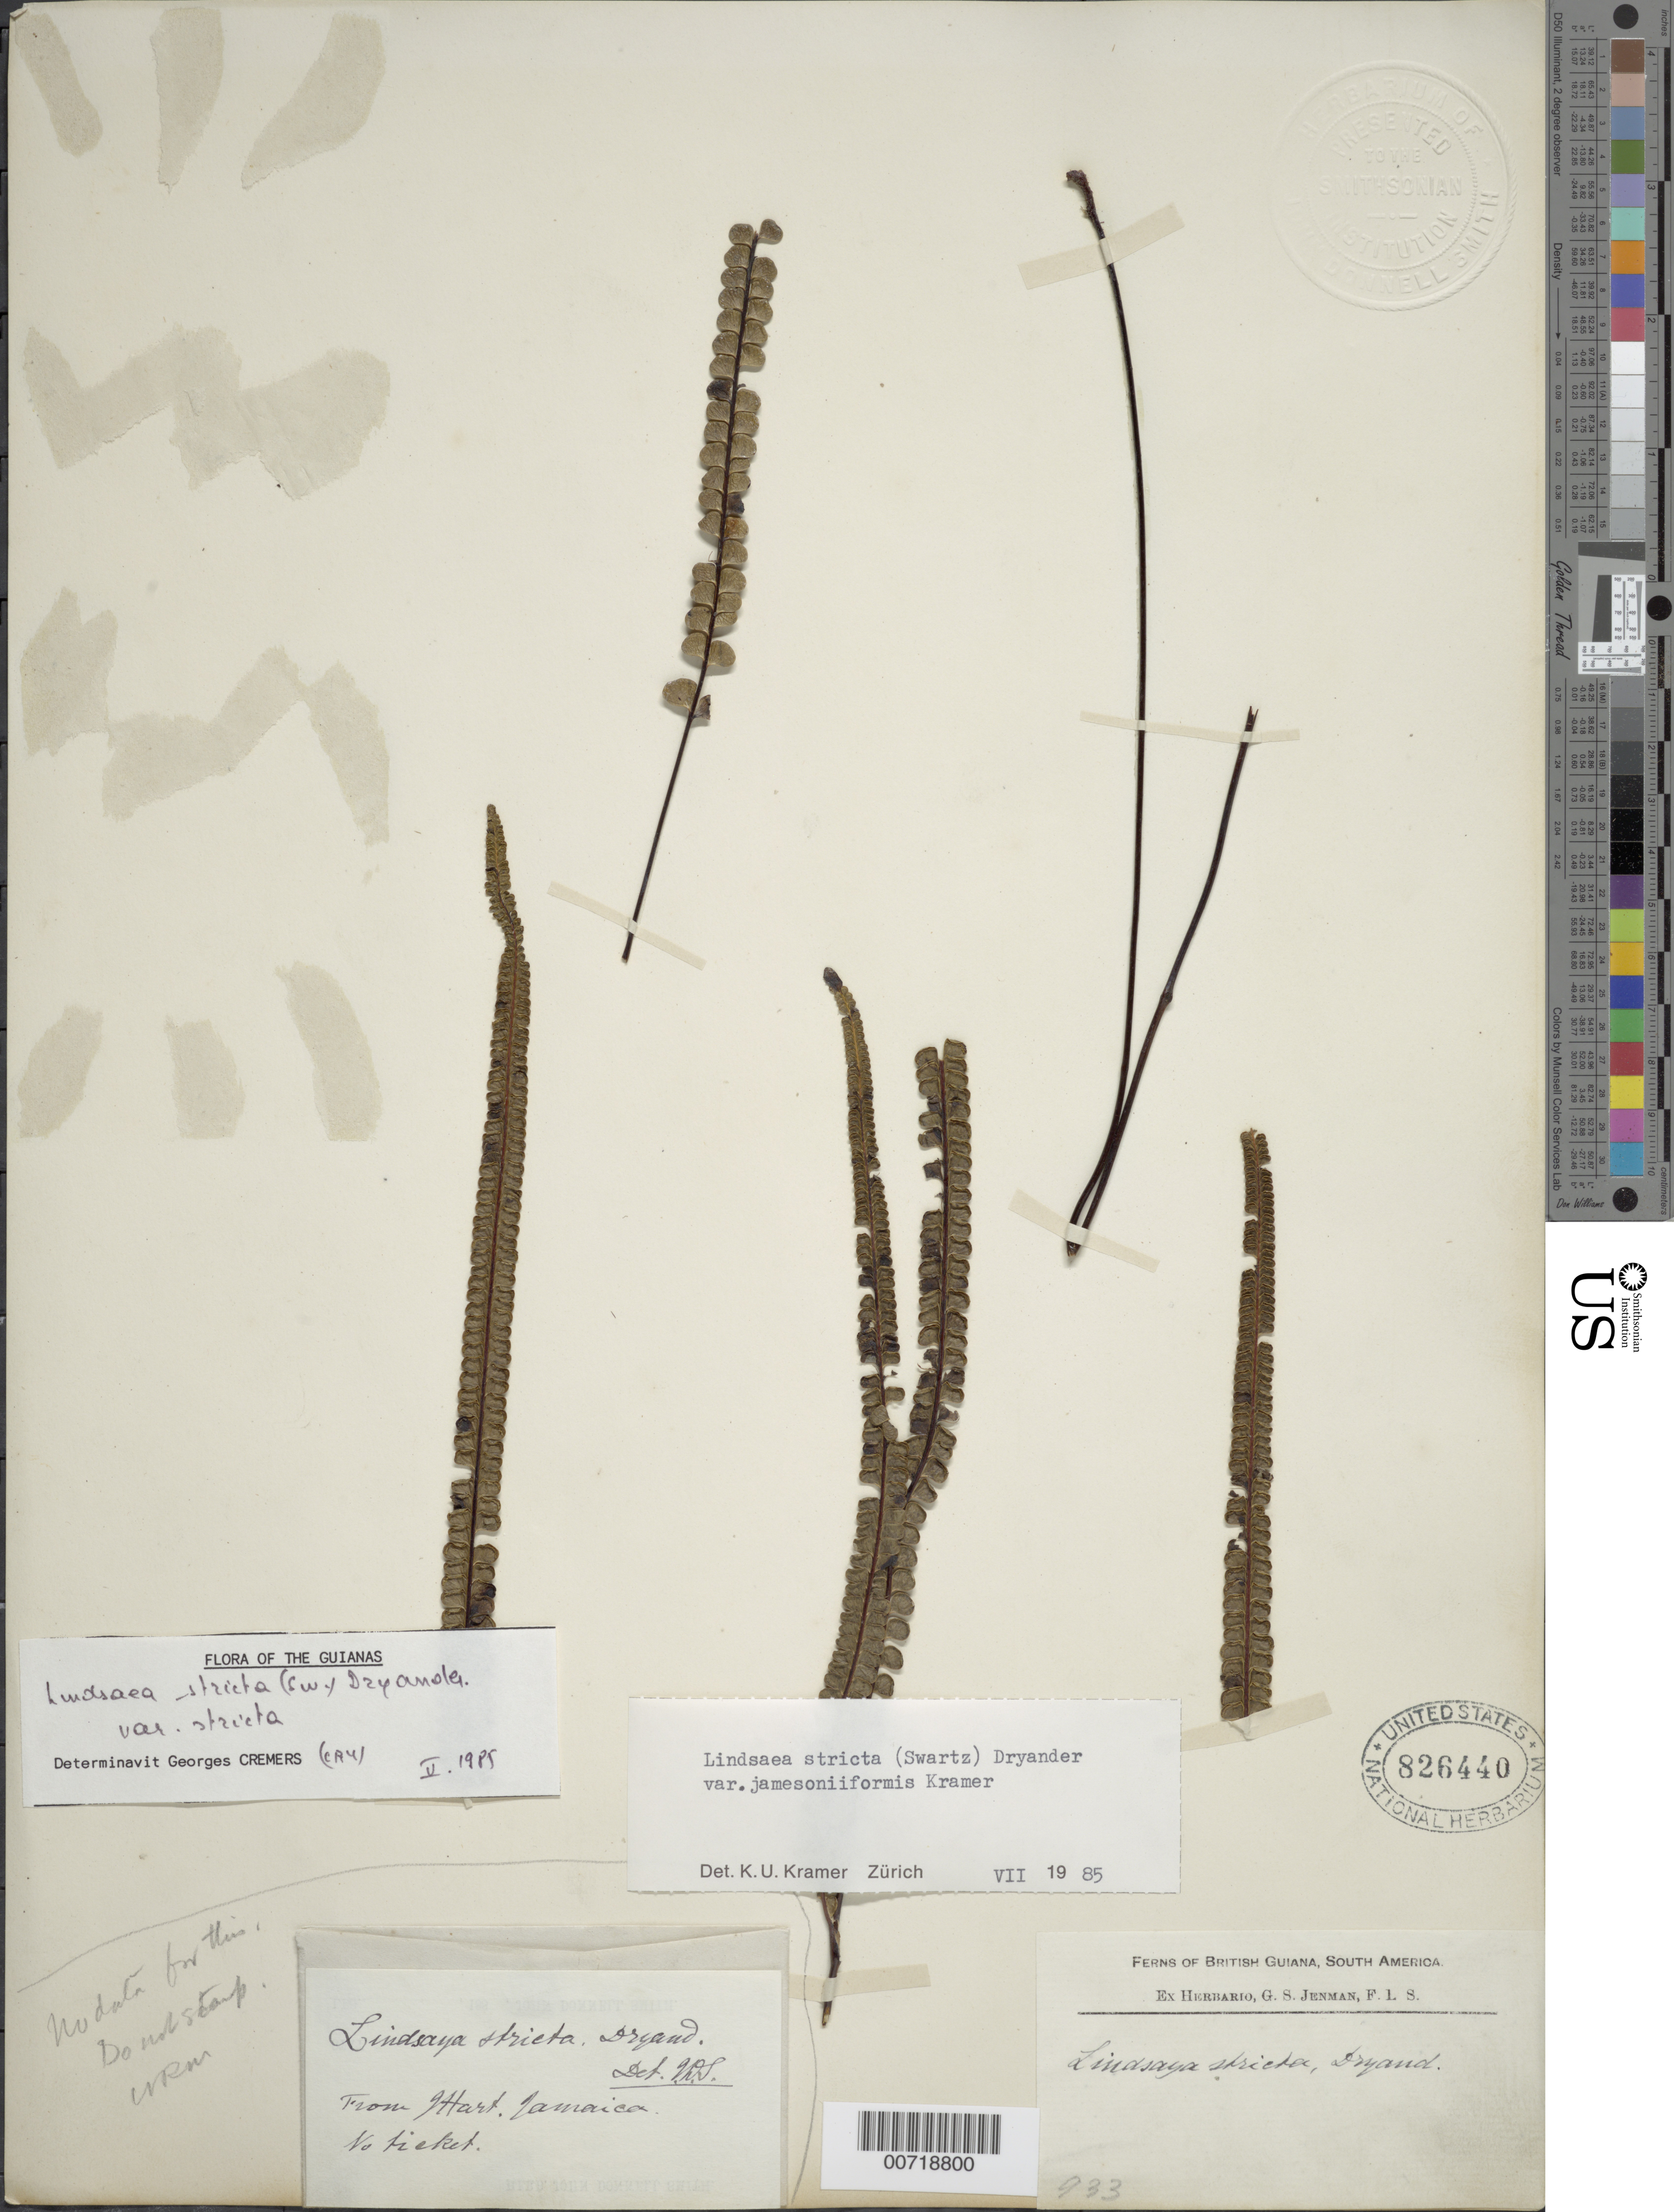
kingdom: Plantae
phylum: Tracheophyta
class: Polypodiopsida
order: Polypodiales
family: Lindsaeaceae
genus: Lindsaea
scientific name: Lindsaea stricta var. jamesoniiformis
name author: K.U. Kramer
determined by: Kramer, K. U.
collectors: G. S. Jenman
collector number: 933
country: Guyana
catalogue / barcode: US 826440